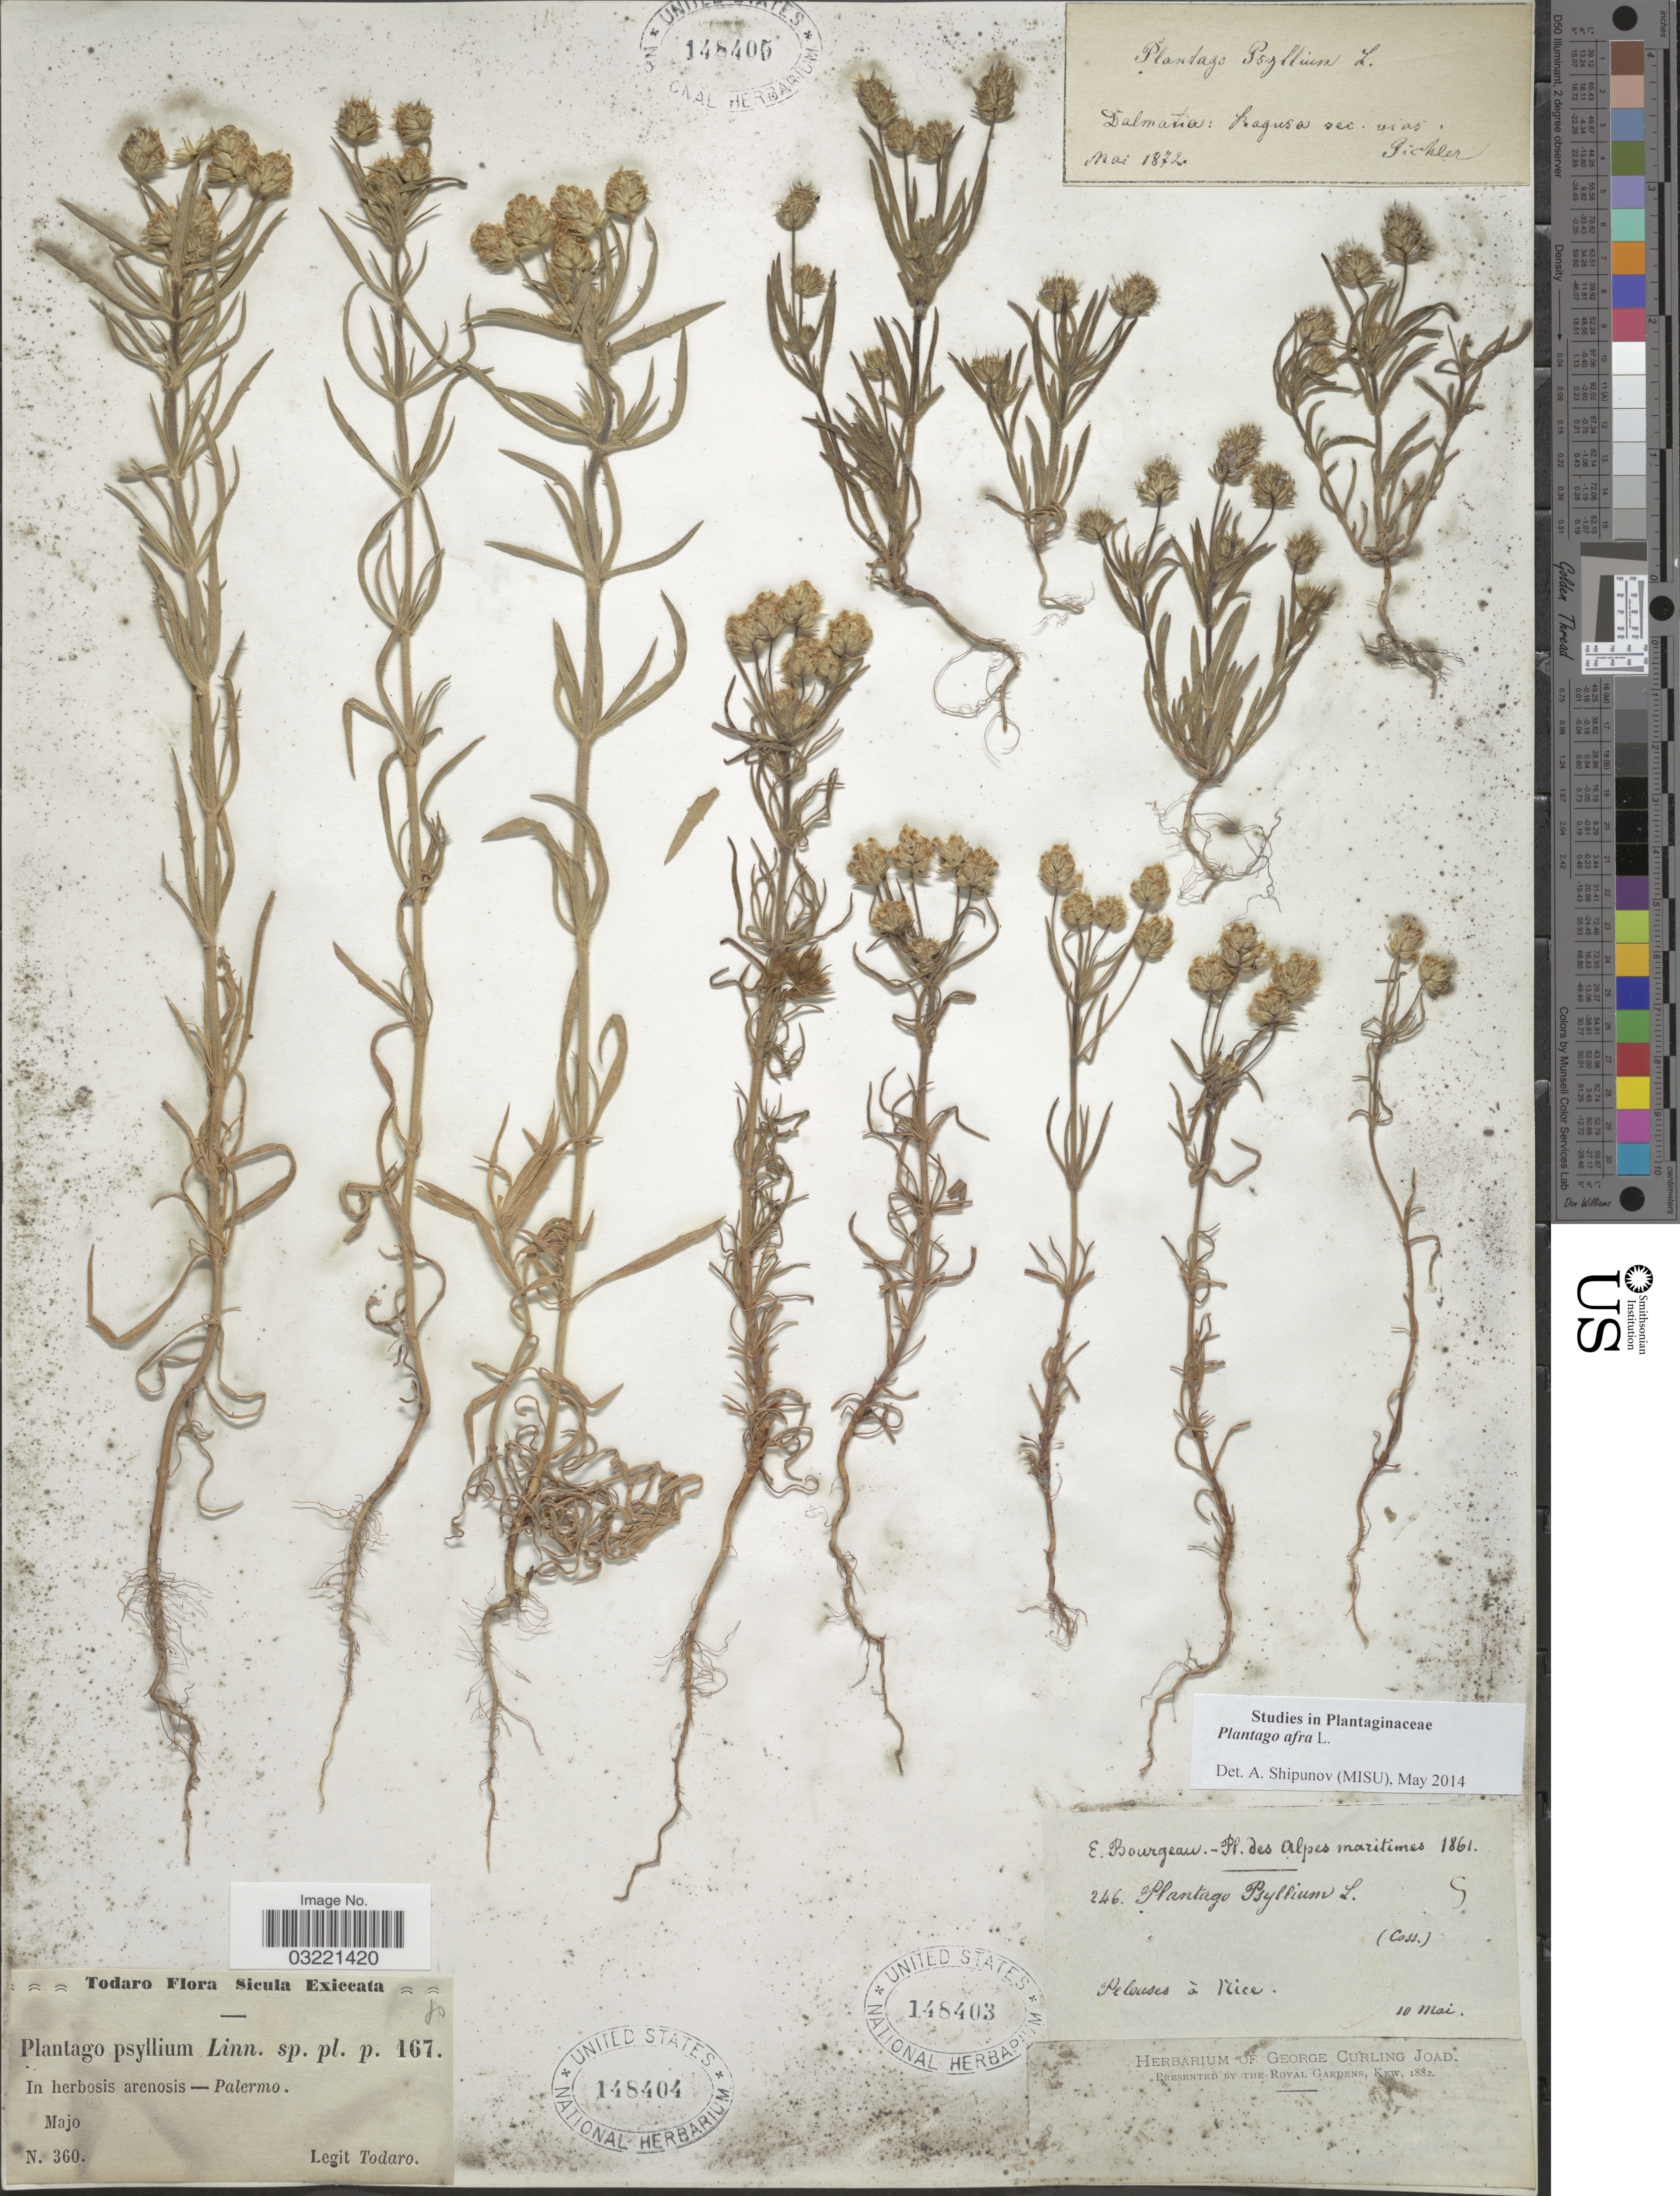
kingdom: Plantae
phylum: Tracheophyta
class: Magnoliopsida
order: Lamiales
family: Plantaginaceae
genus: Plantago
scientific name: Plantago afra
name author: L.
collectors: Todaro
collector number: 360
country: Italy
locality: Sicula Exiccata, In herbosis arenosis - Palermo.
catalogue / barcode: US 148404-2